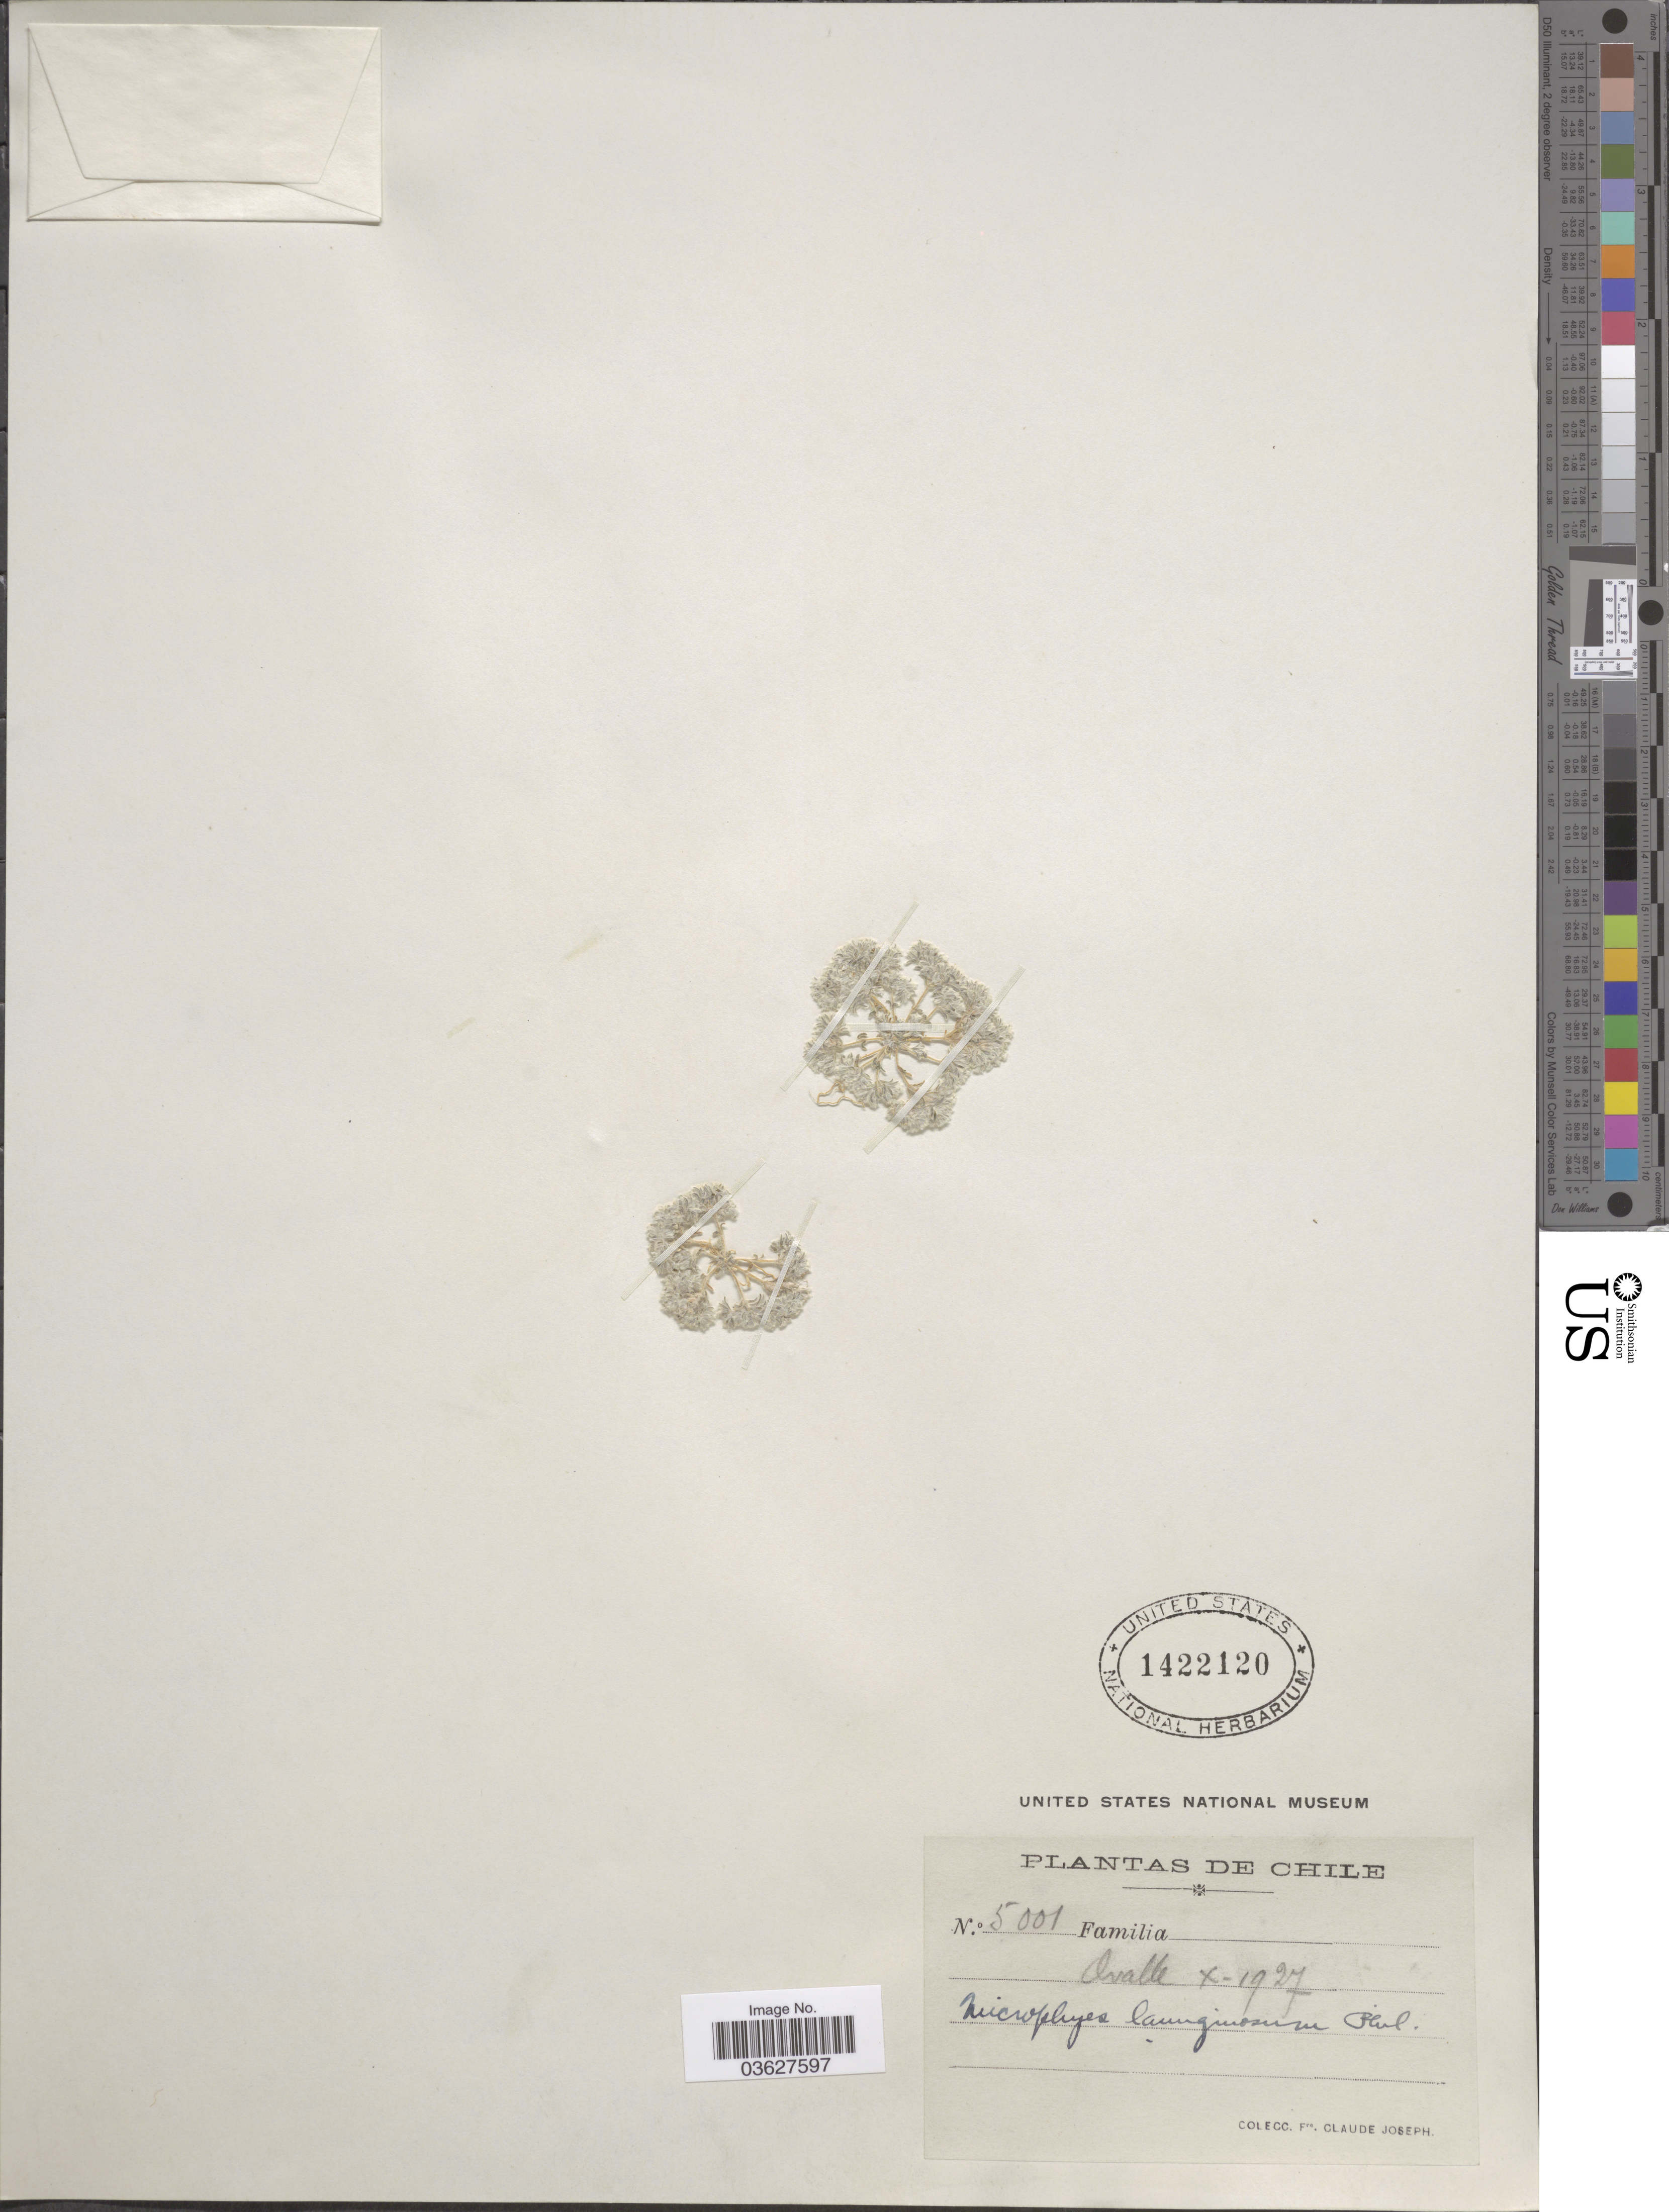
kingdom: Plantae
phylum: Tracheophyta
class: Magnoliopsida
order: Caryophyllales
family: Caryophyllaceae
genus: Microphyes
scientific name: Microphyes lanuginosus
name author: Phil.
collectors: Frere Claude Joseph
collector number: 5001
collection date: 1927-10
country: Chile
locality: Ovalle.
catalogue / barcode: US 1422120